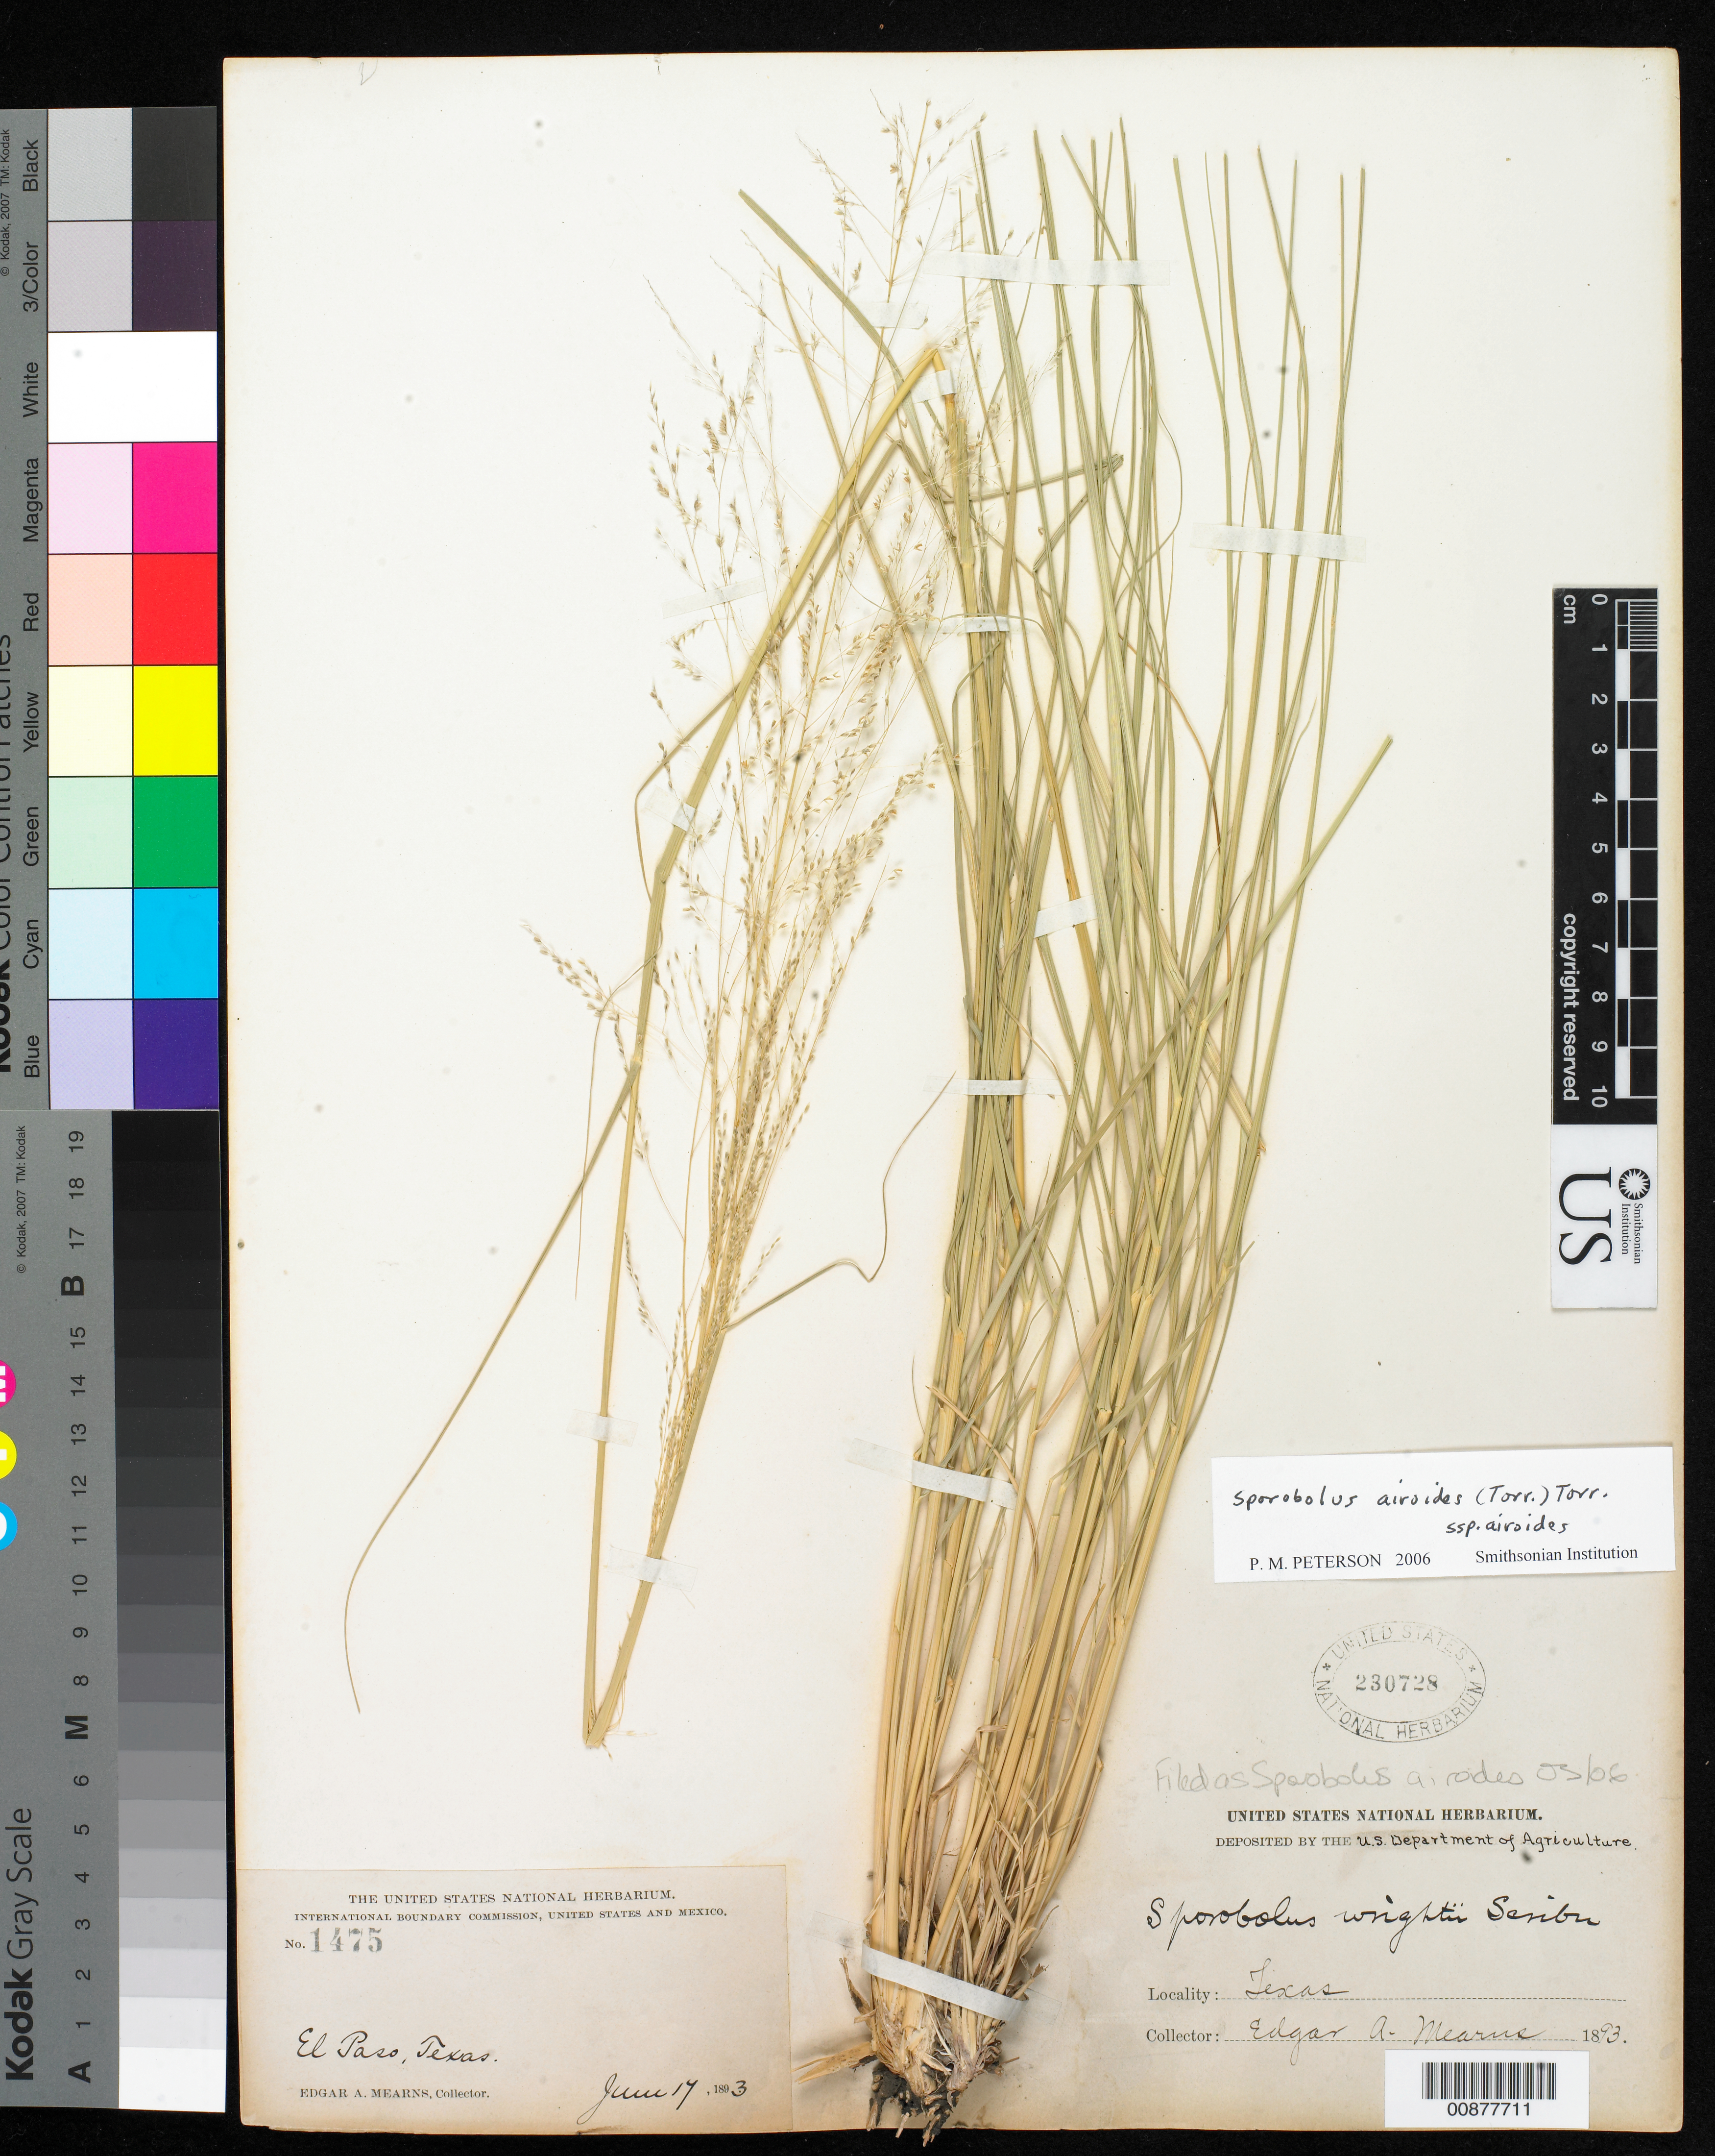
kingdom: Plantae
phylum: Tracheophyta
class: Liliopsida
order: Poales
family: Poaceae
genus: Sporobolus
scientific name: Sporobolus airoides subsp. airoides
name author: (Torr.) Torr.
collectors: E. A. Mearns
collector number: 1475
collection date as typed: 17 Jun 1893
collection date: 1893-06-17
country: United States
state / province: Texas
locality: El Paso, Texas.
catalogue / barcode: US 230728